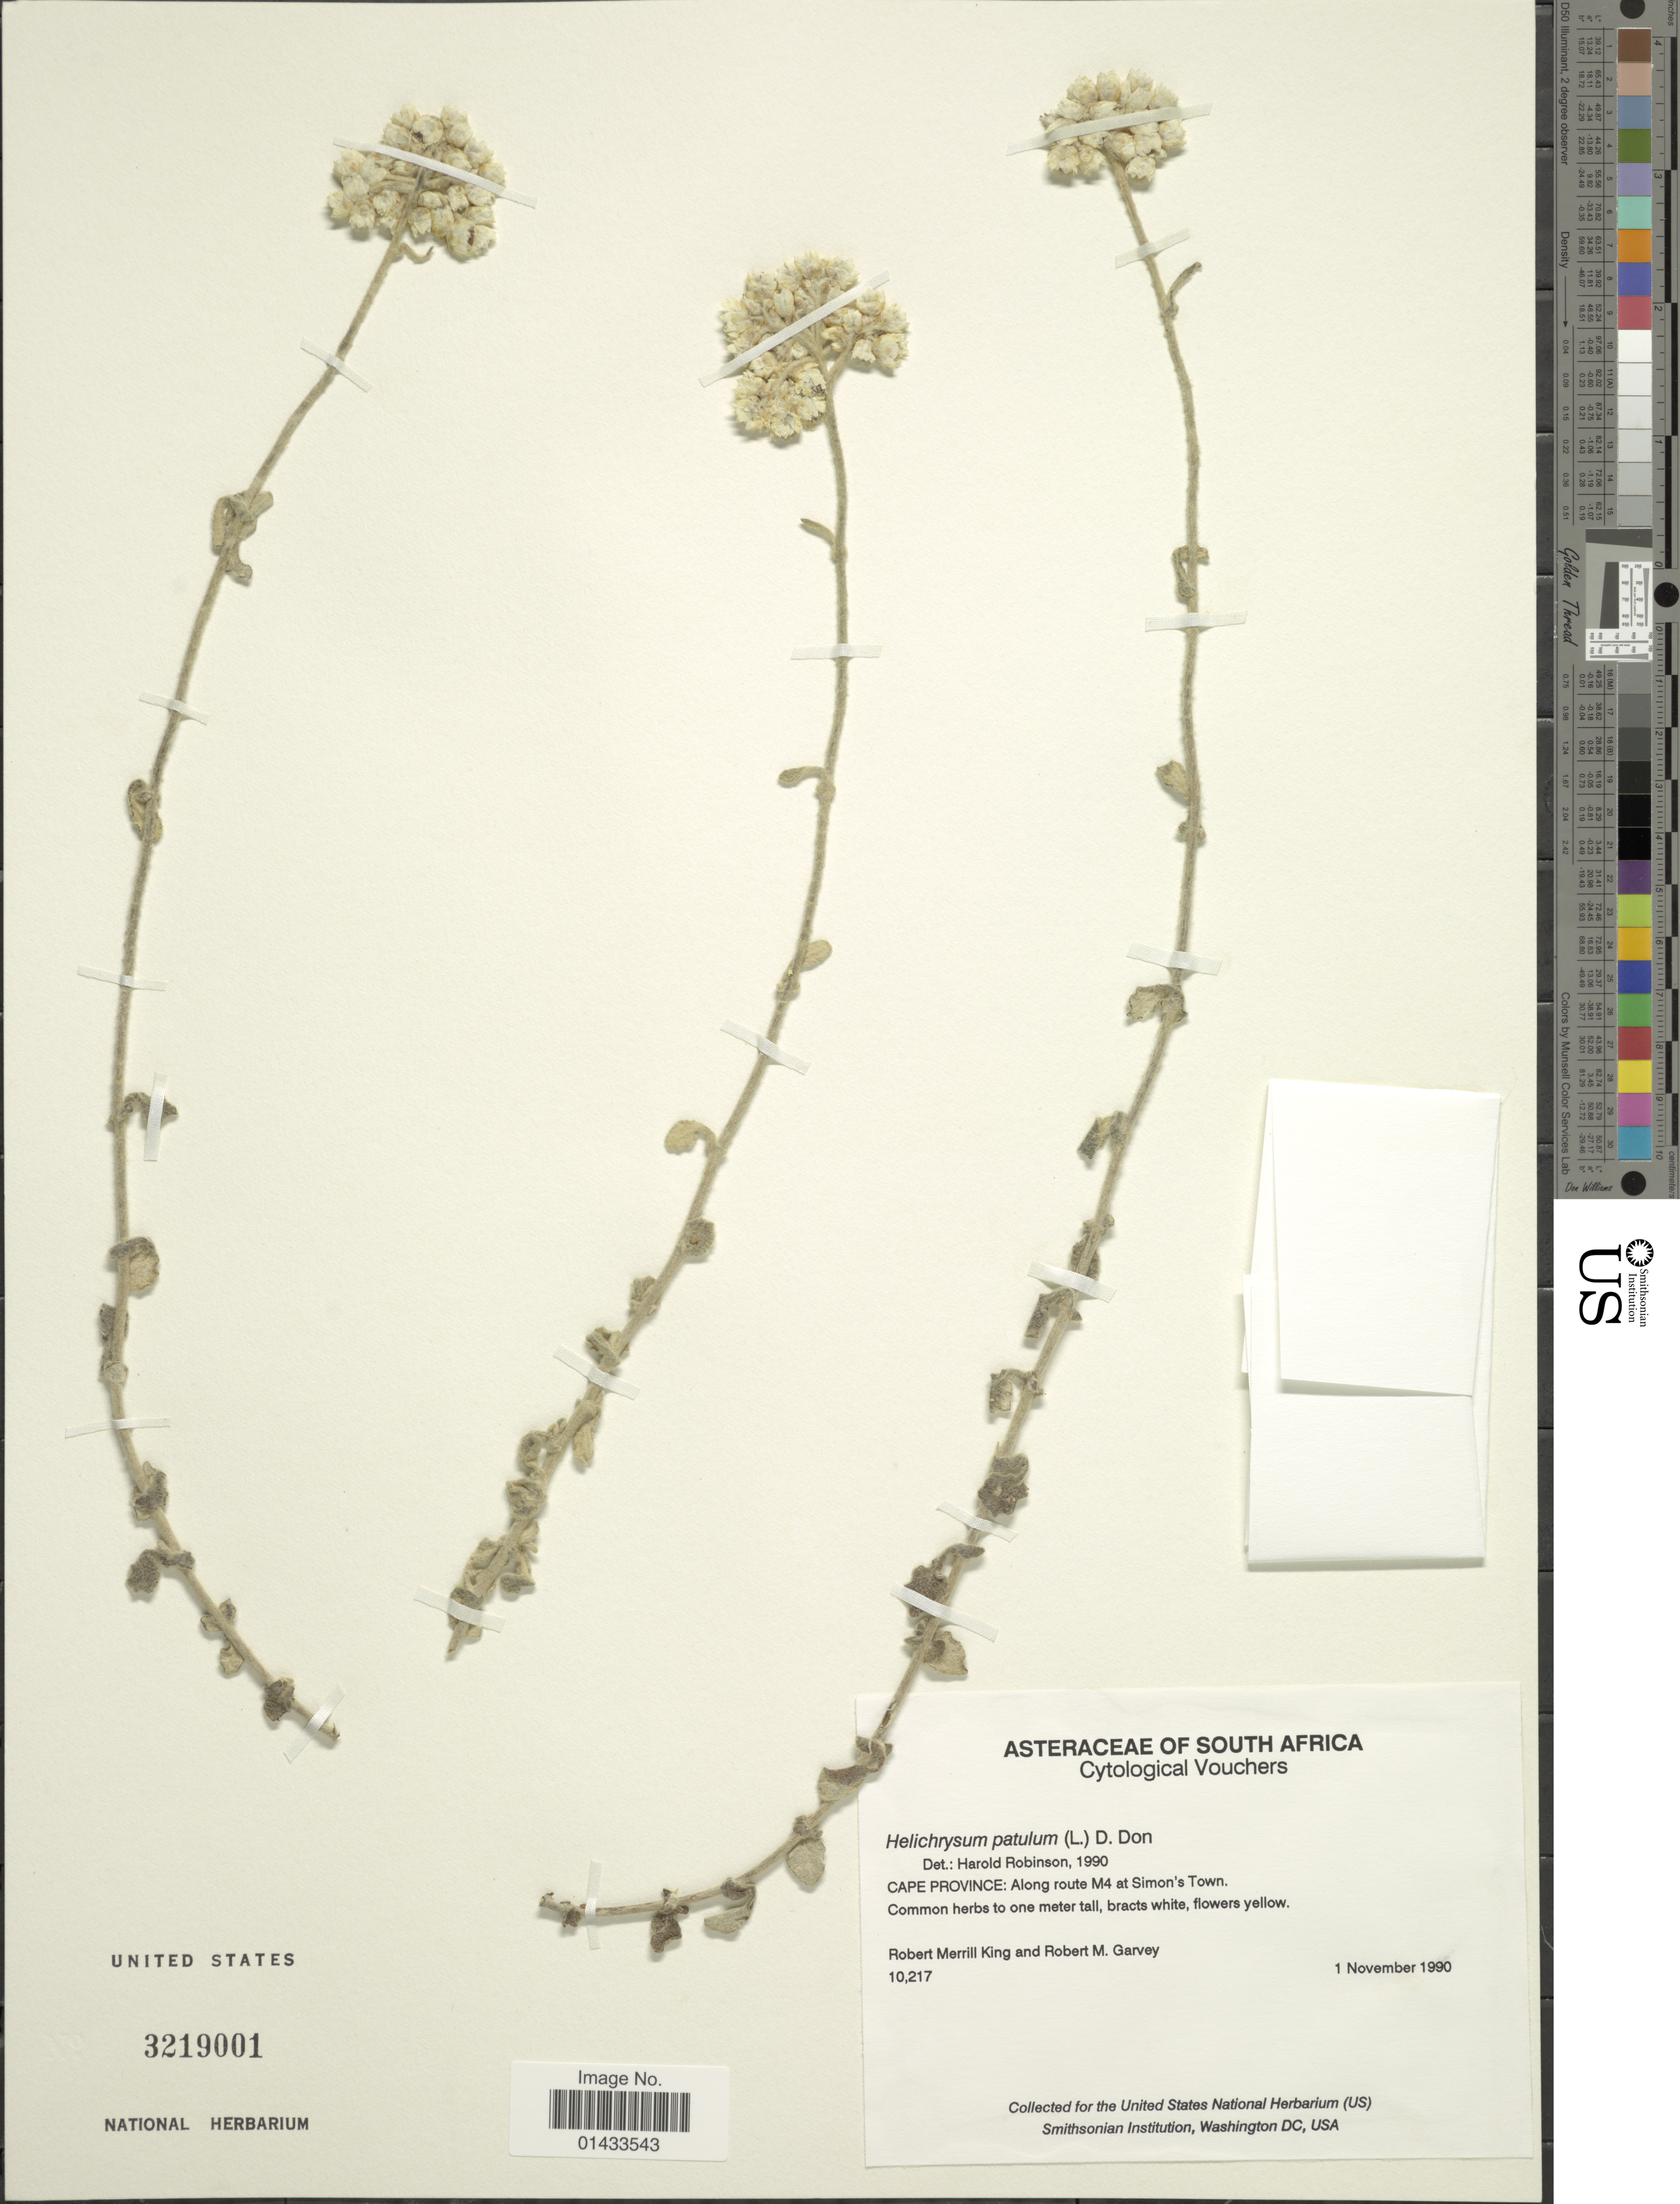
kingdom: Plantae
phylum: Tracheophyta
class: Magnoliopsida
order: Asterales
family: Asteraceae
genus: Helichrysum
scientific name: Helichrysum patulum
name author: (L.) D. Don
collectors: R. M. King & R. Garvey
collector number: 10217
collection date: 1990-11-01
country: South Africa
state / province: Western Cape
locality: Cape Province: Along route M4 at Simon's Town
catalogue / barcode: US 3219001